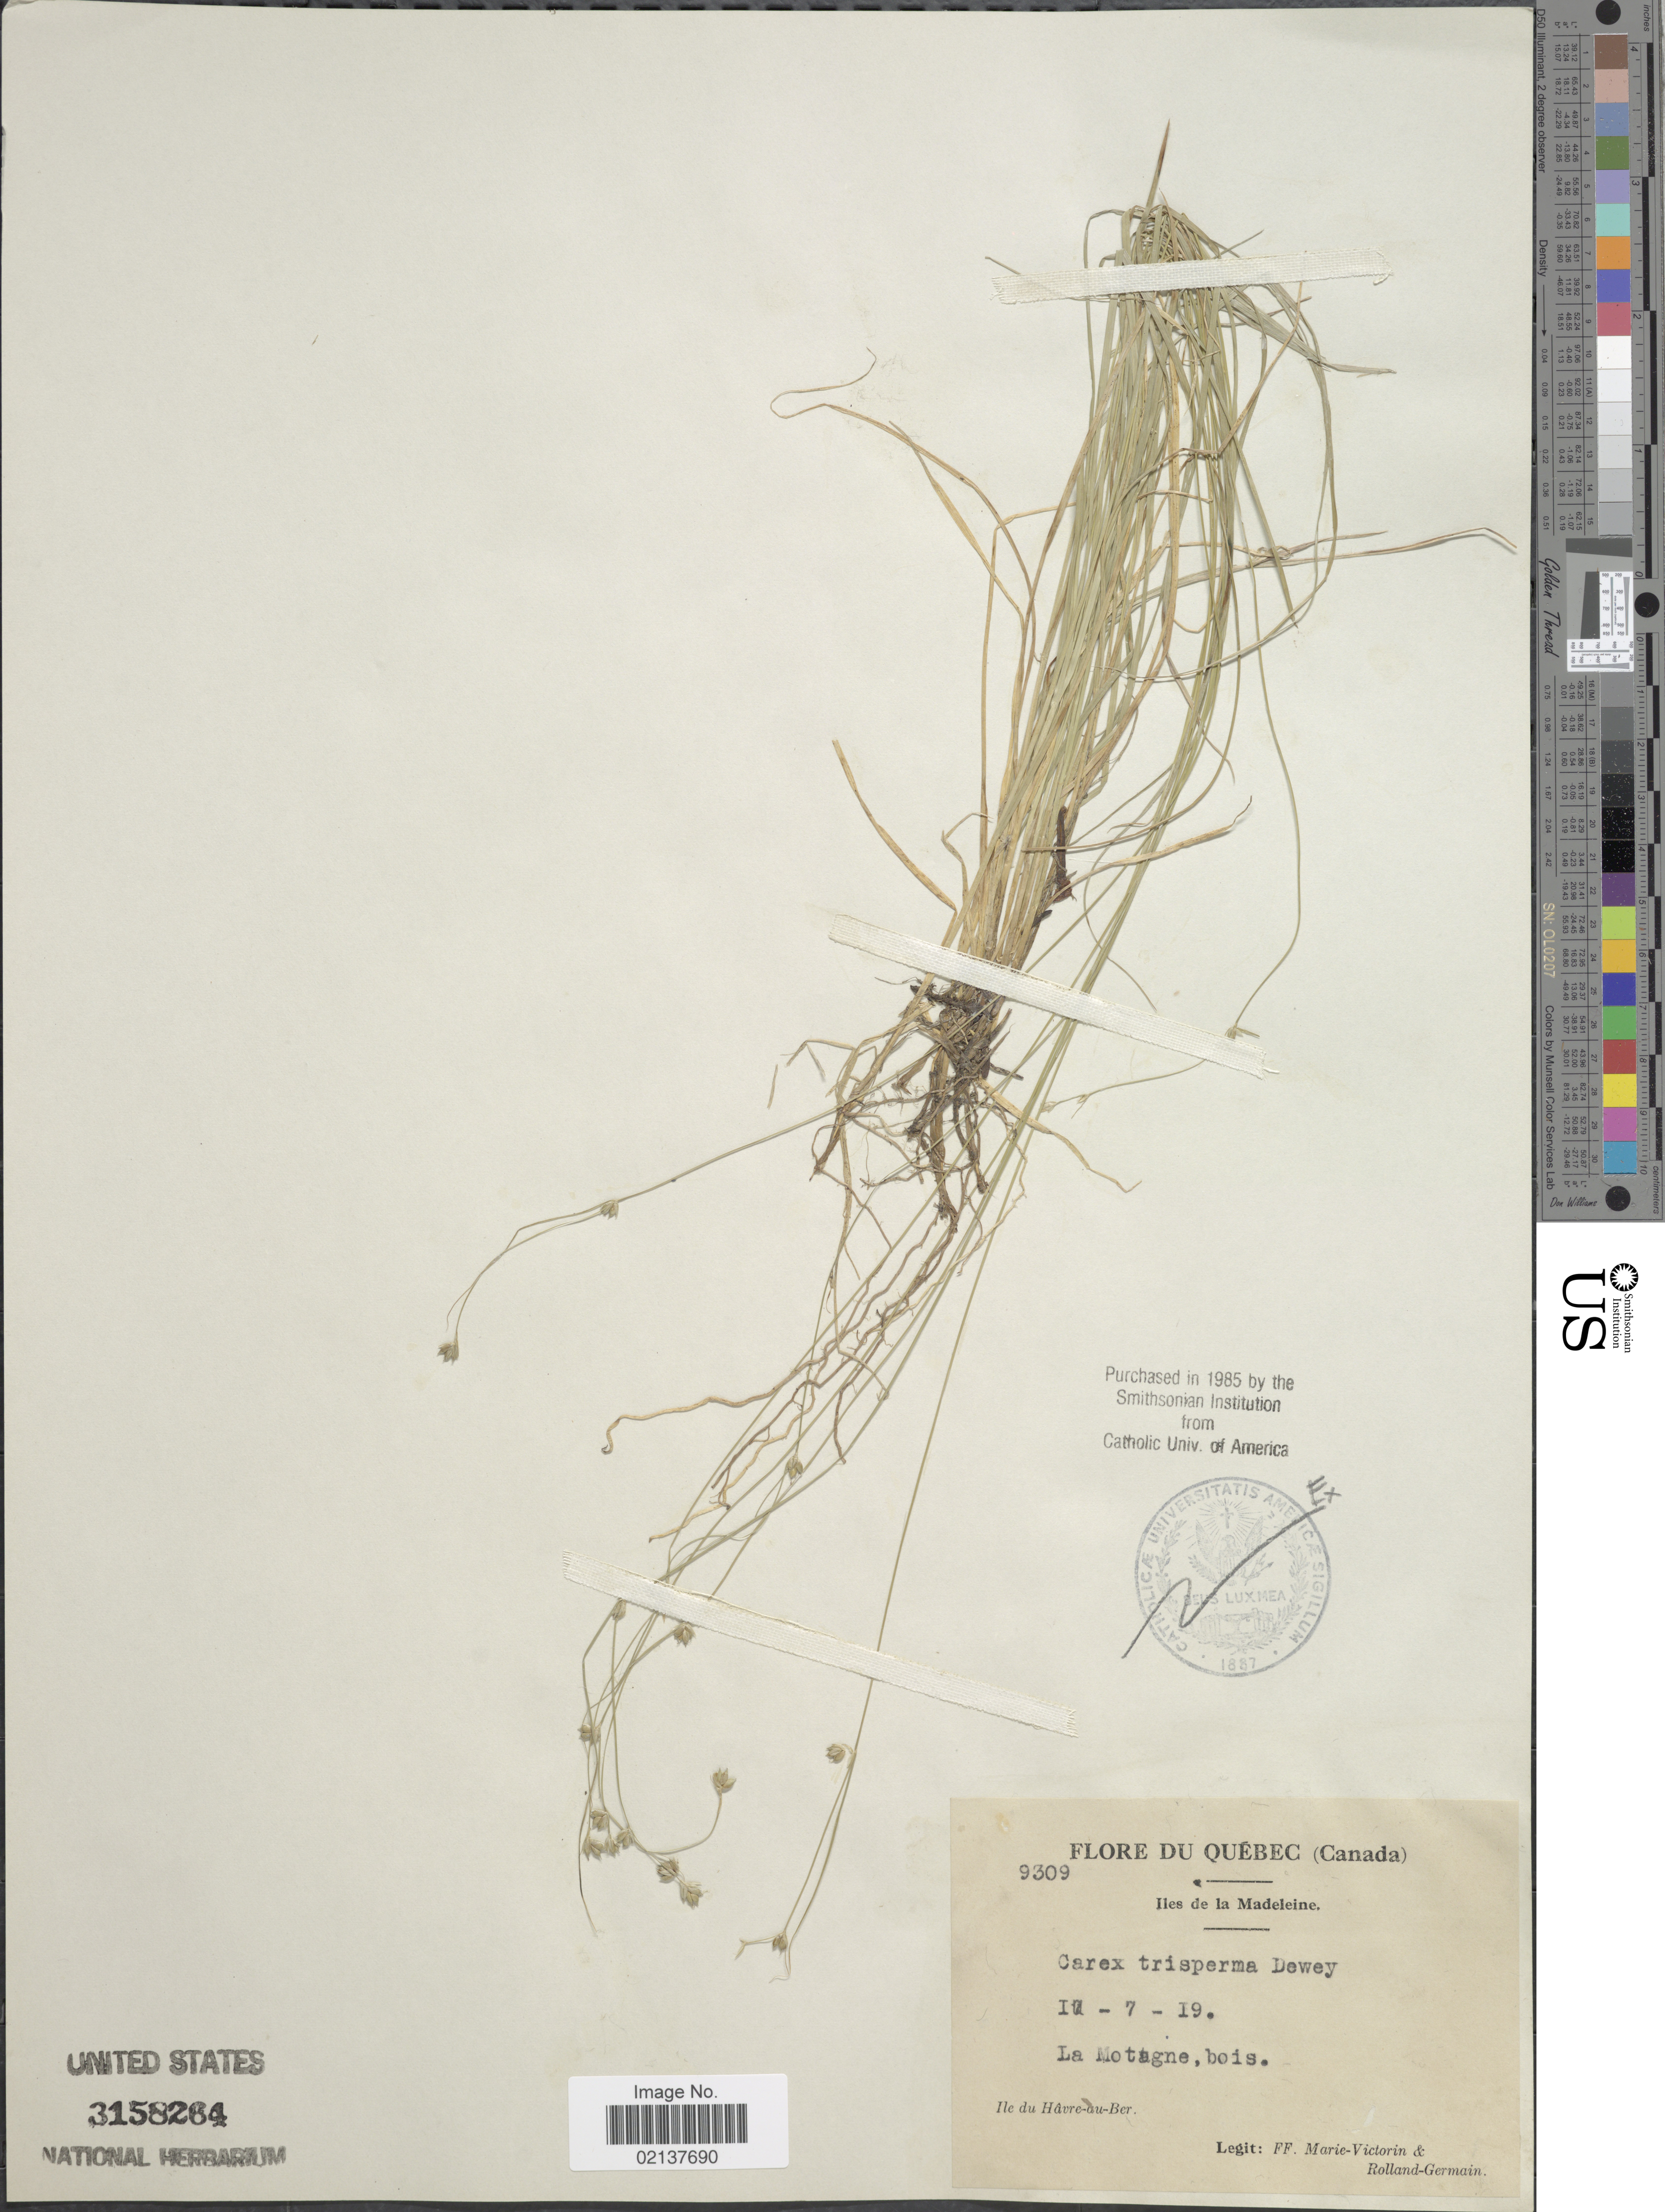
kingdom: Plantae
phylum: Tracheophyta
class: Liliopsida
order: Poales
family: Cyperaceae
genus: Carex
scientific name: Carex trisperma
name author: Dewey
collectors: F. Marie-Victorin & Rolland-Germain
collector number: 9309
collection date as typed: Transcribed d/m/y: 17/7/19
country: Canada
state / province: Quebec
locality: Iles de la Madeleine, La Motagne, Ile du Havre-au-Ber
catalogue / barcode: US 3158264